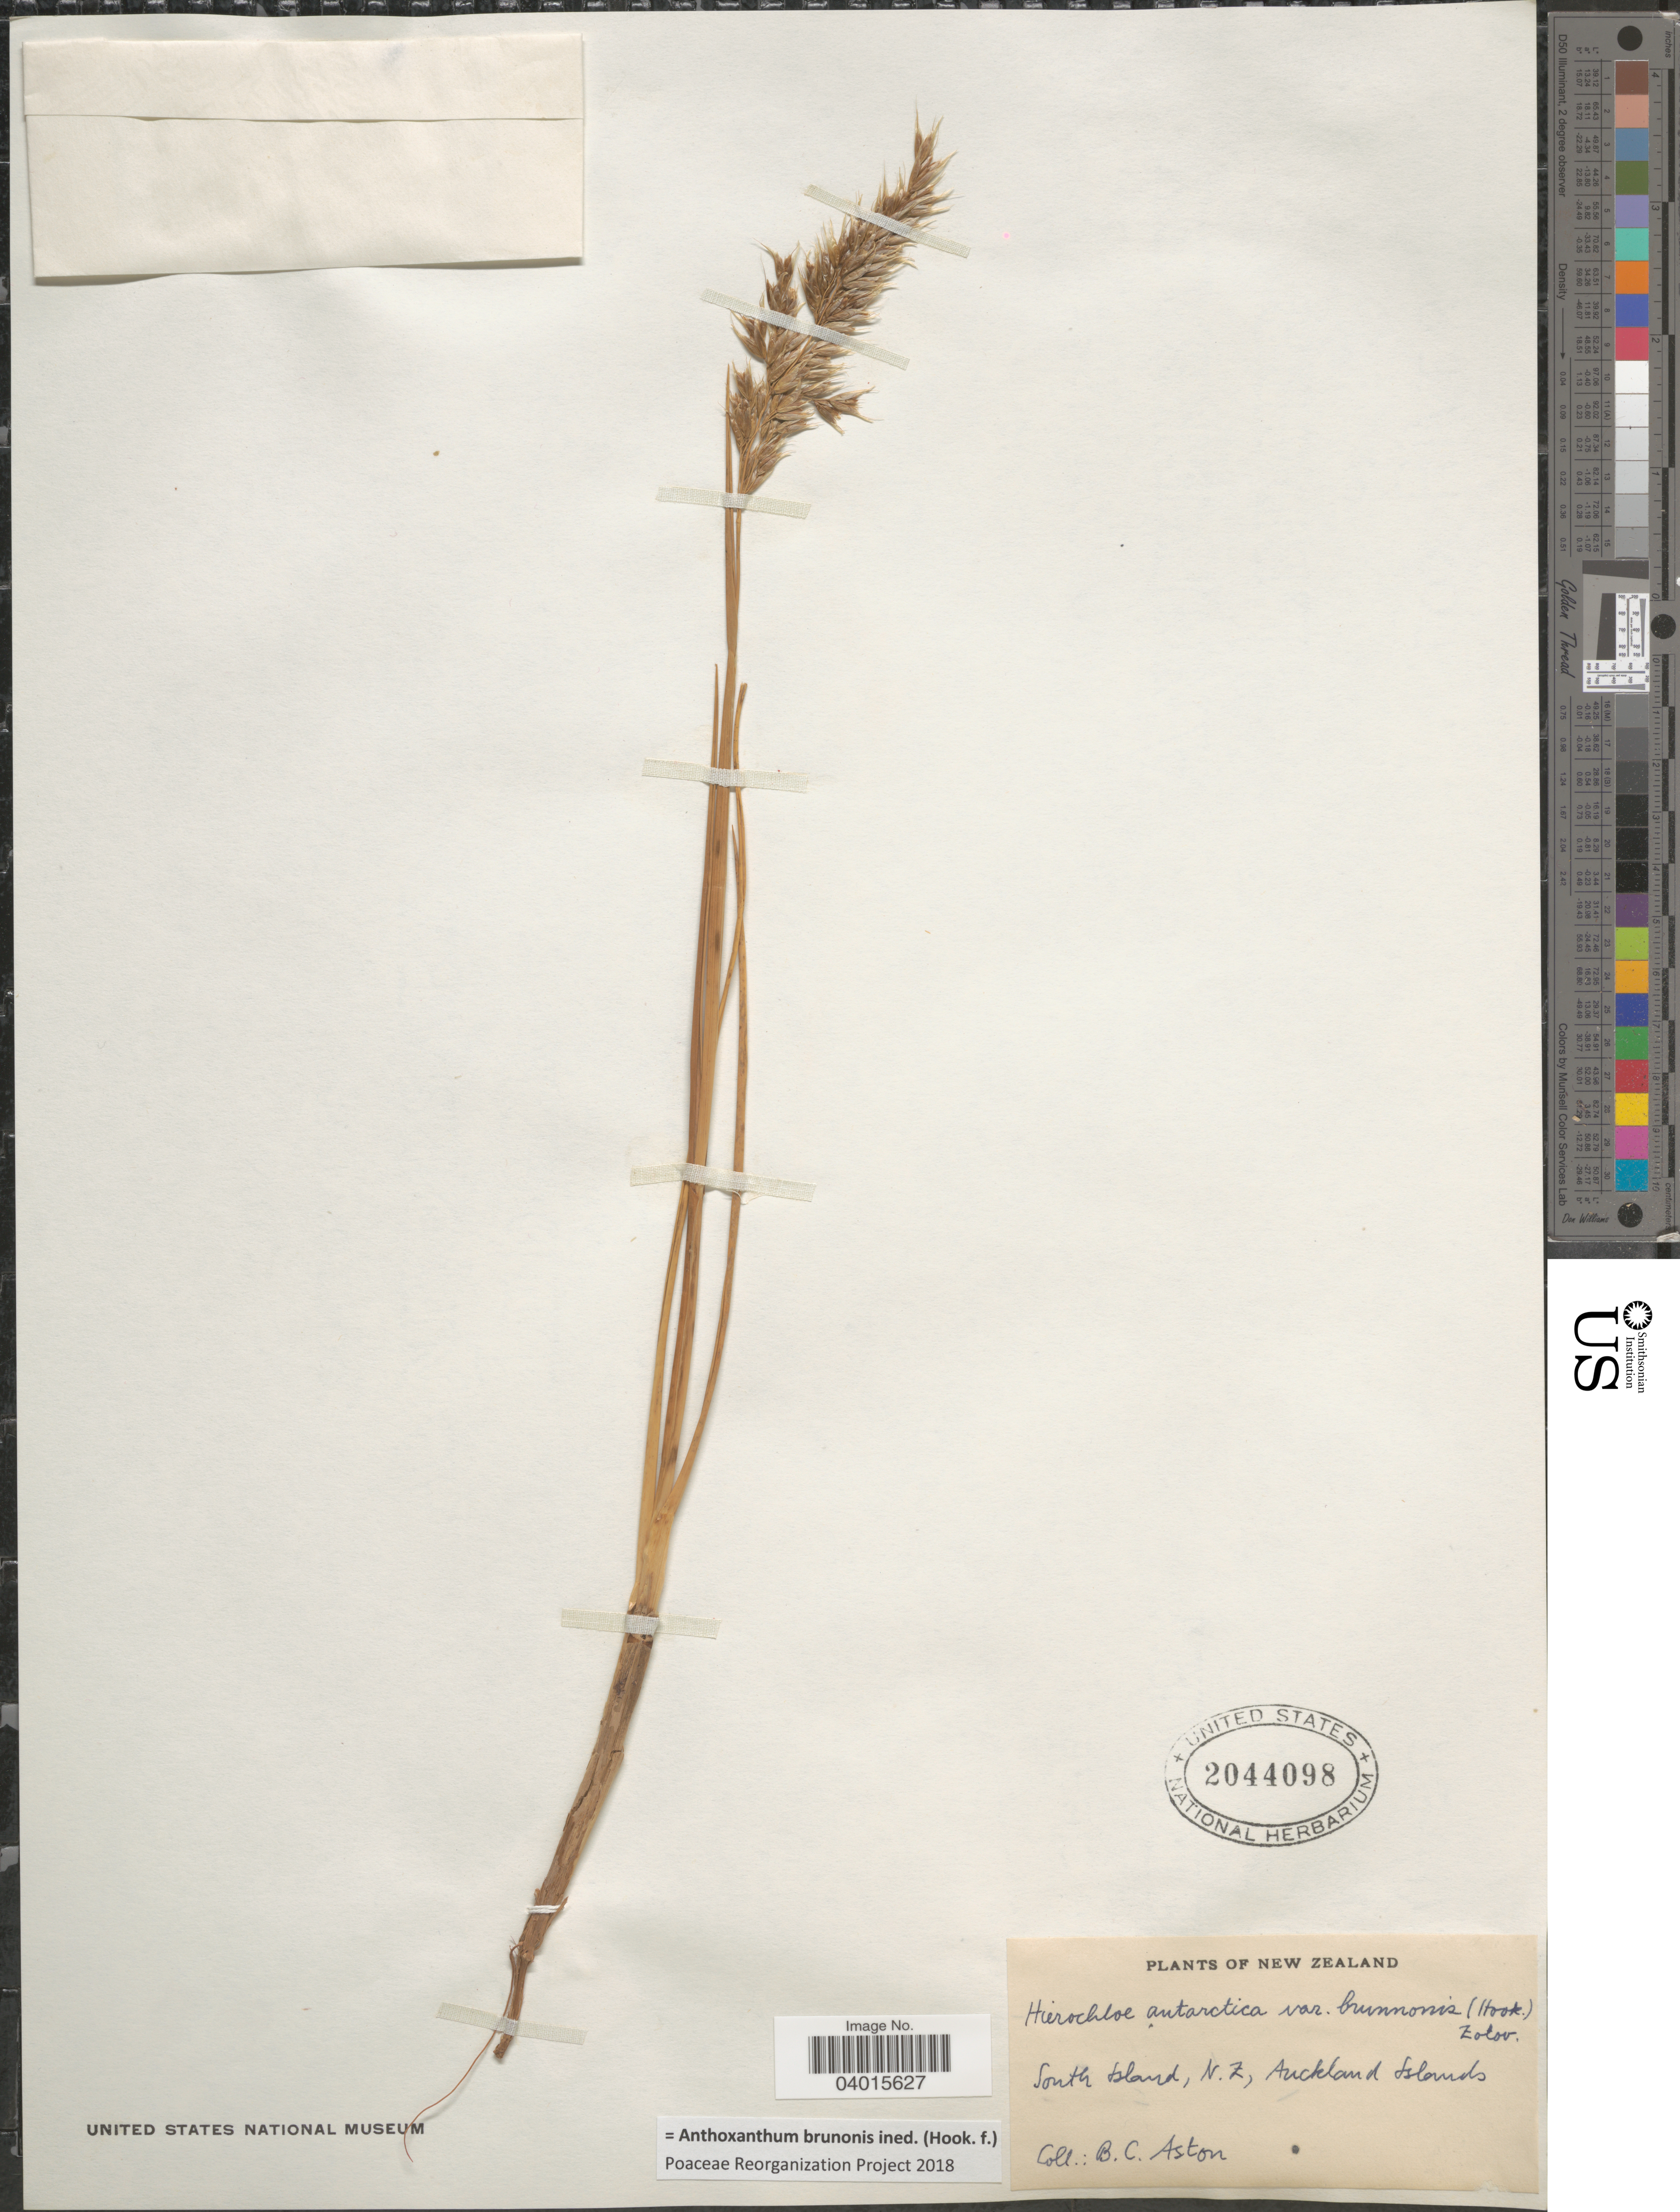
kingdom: Plantae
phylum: Tracheophyta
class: Liliopsida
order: Poales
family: Poaceae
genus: Anthoxanthum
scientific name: Anthoxanthum brunonis (Hook. f.) ined.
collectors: B. Aston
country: New Zealand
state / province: Auckland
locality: South Island, Auckland Islands.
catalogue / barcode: US 2044098